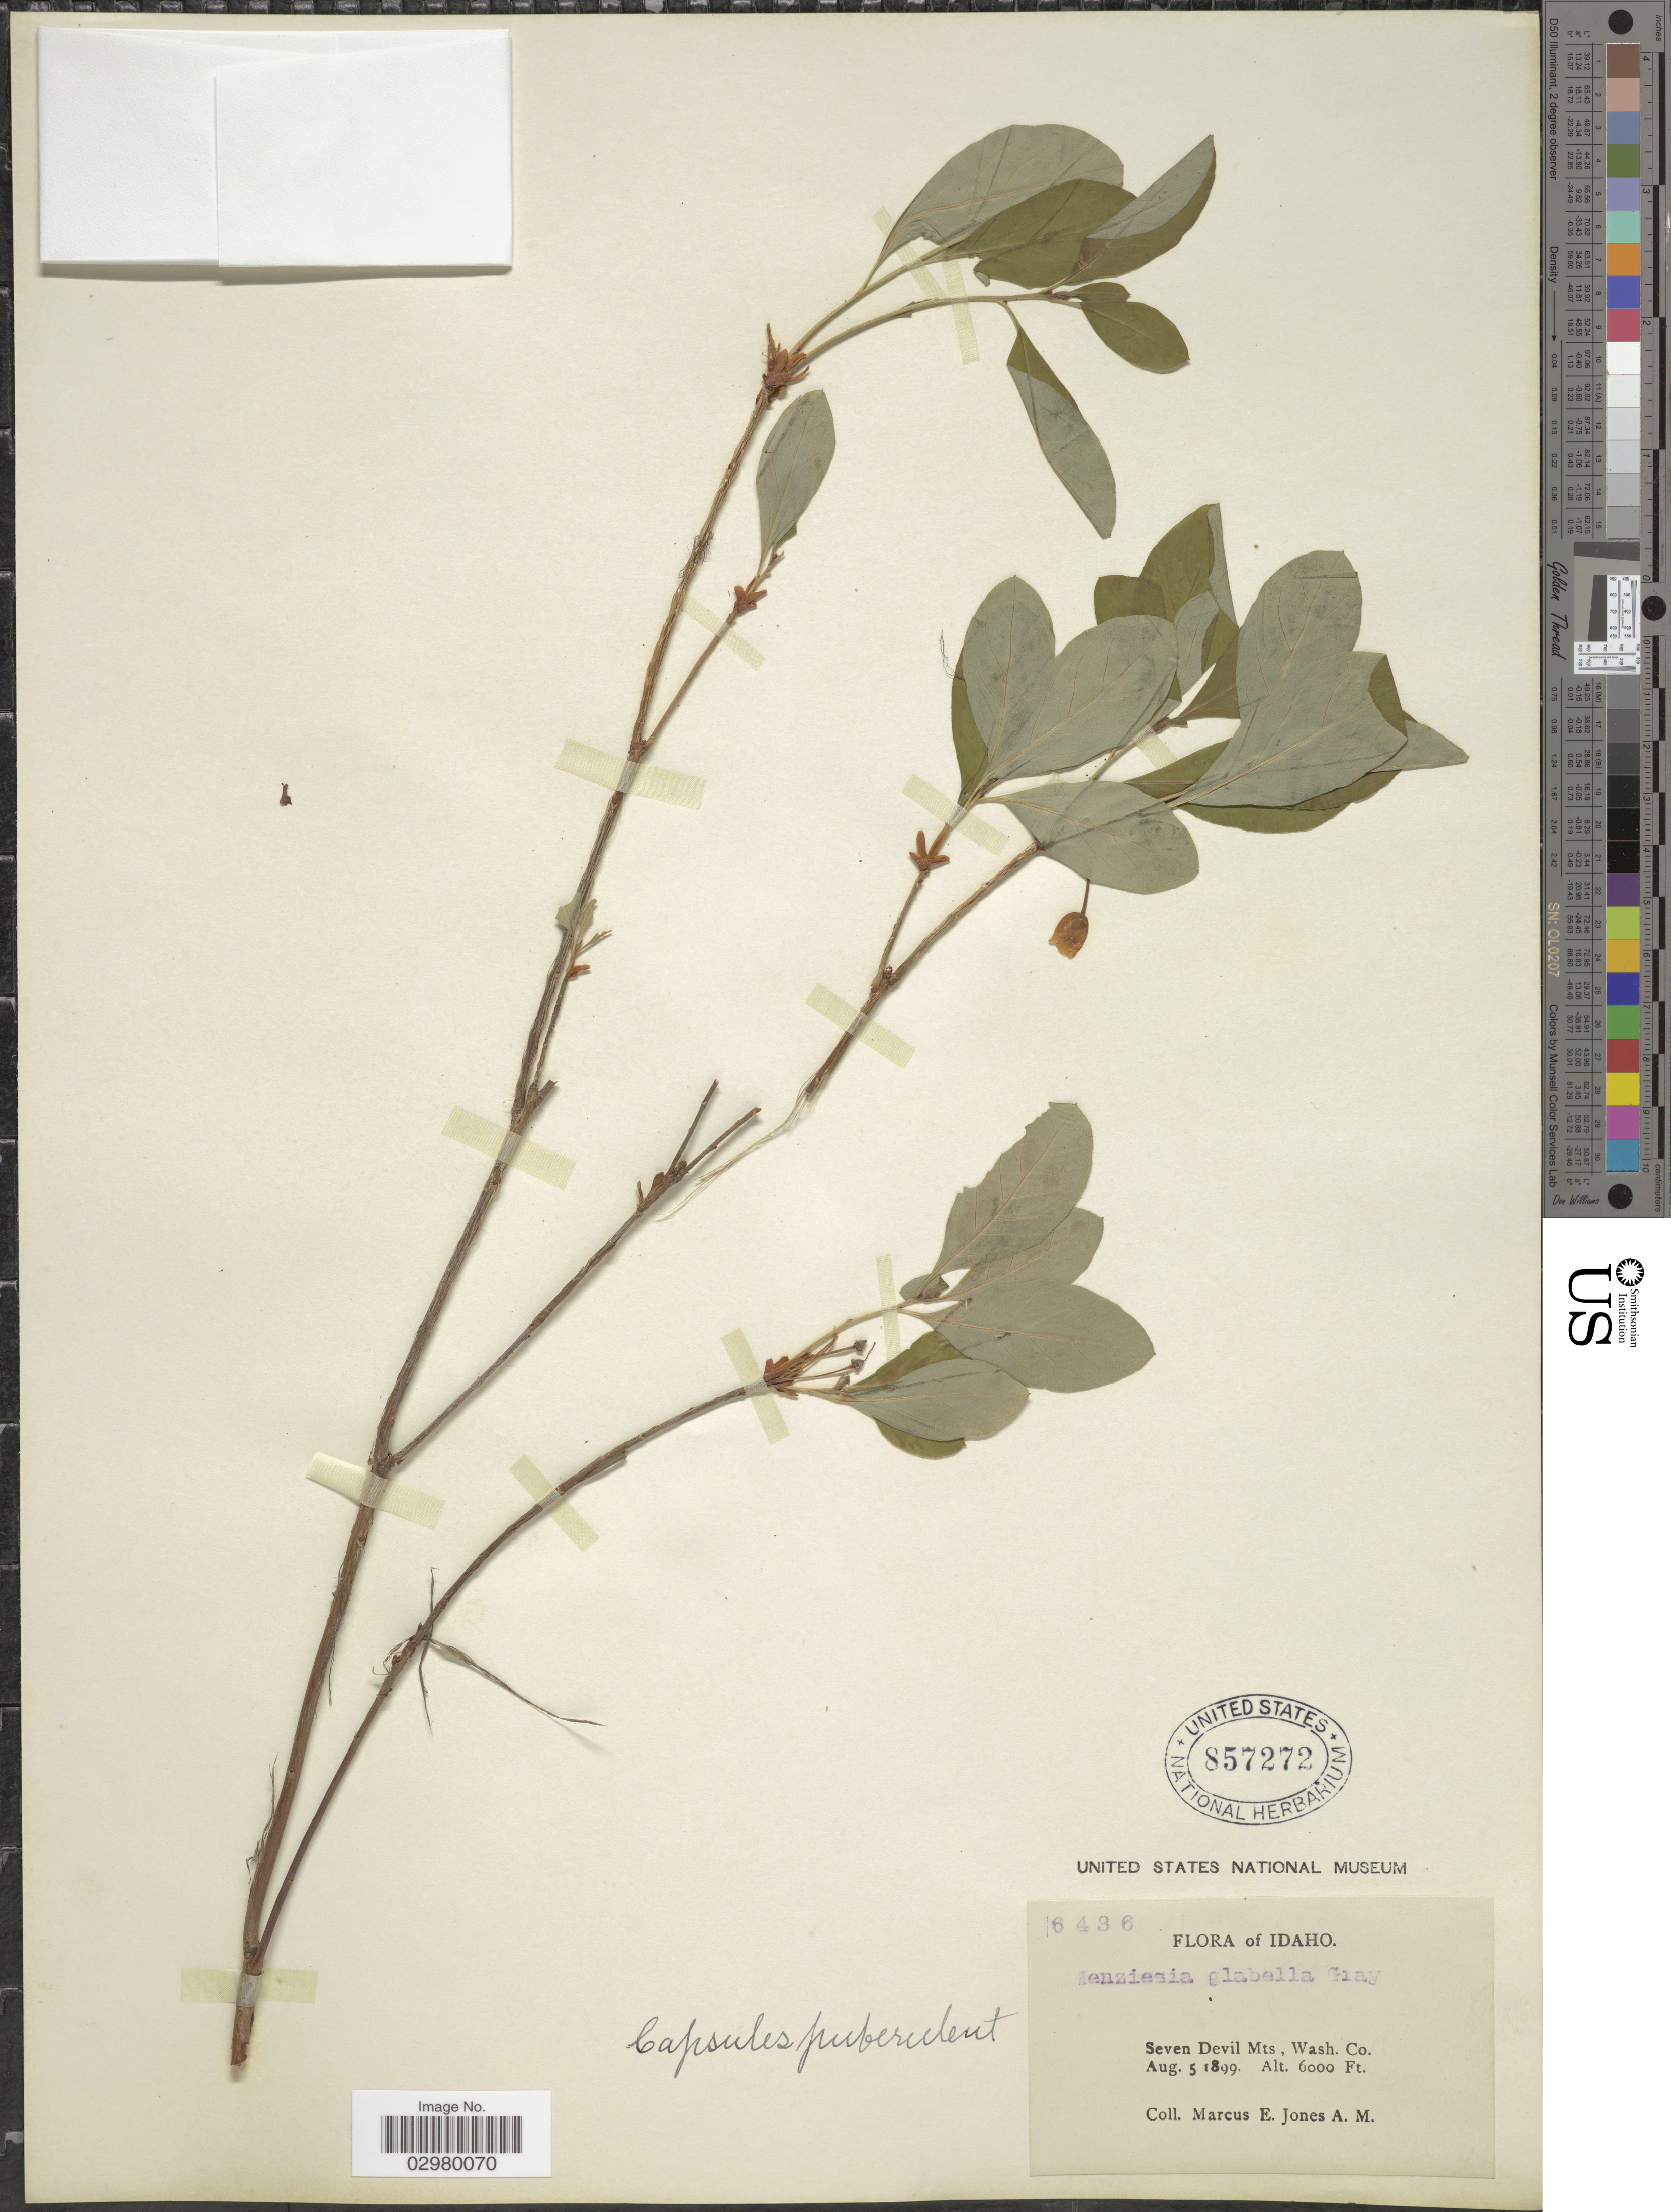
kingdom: Plantae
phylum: Tracheophyta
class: Magnoliopsida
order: Ericales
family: Ericaceae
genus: Menziesia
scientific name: Menziesia ferruginea subsp. glabella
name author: (A. Gray) Calder & Roy L. Taylor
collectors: M. E. Jones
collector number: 8436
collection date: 1899-08-05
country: United States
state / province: Idaho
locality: Seven Devil Mts., Wash. Co.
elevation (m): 1829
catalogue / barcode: US 857272